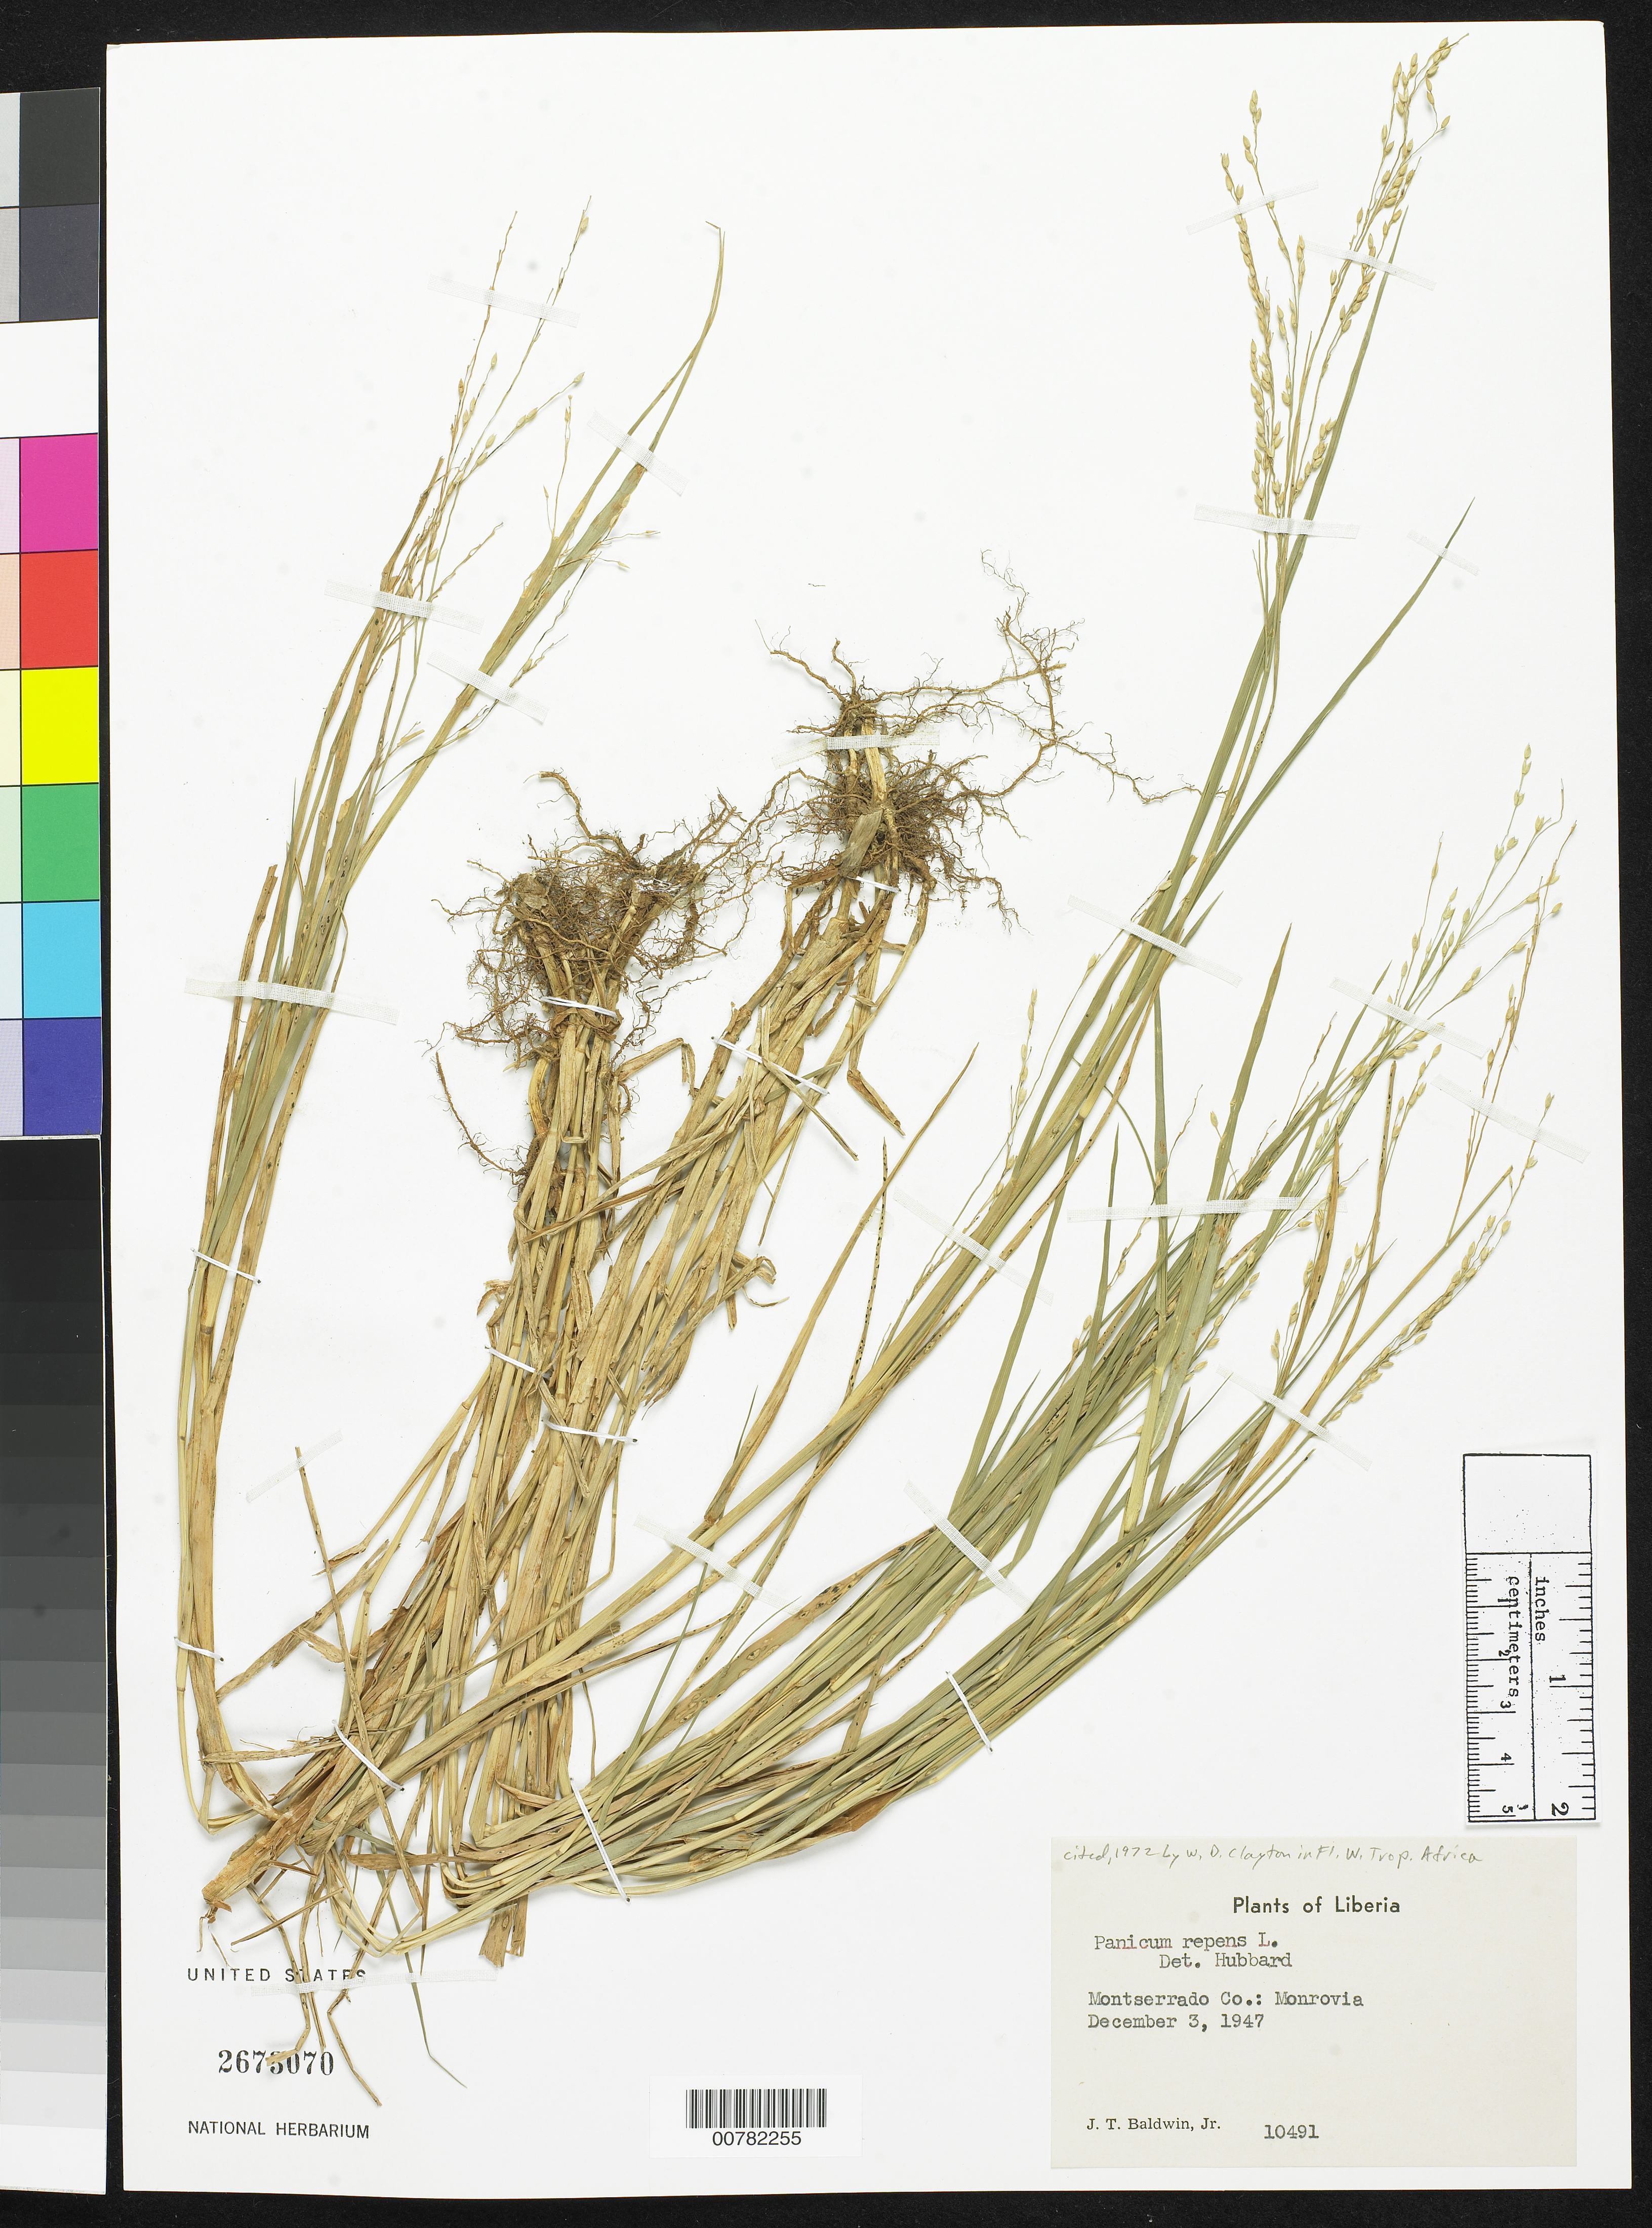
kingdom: Plantae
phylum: Tracheophyta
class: Liliopsida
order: Poales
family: Poaceae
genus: Panicum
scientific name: Panicum repens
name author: L.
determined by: Hubbard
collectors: J. T. Baldwin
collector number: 10491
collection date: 1947-12-03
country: Liberia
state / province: Montserrado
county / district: Monrovia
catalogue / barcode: US 2673070